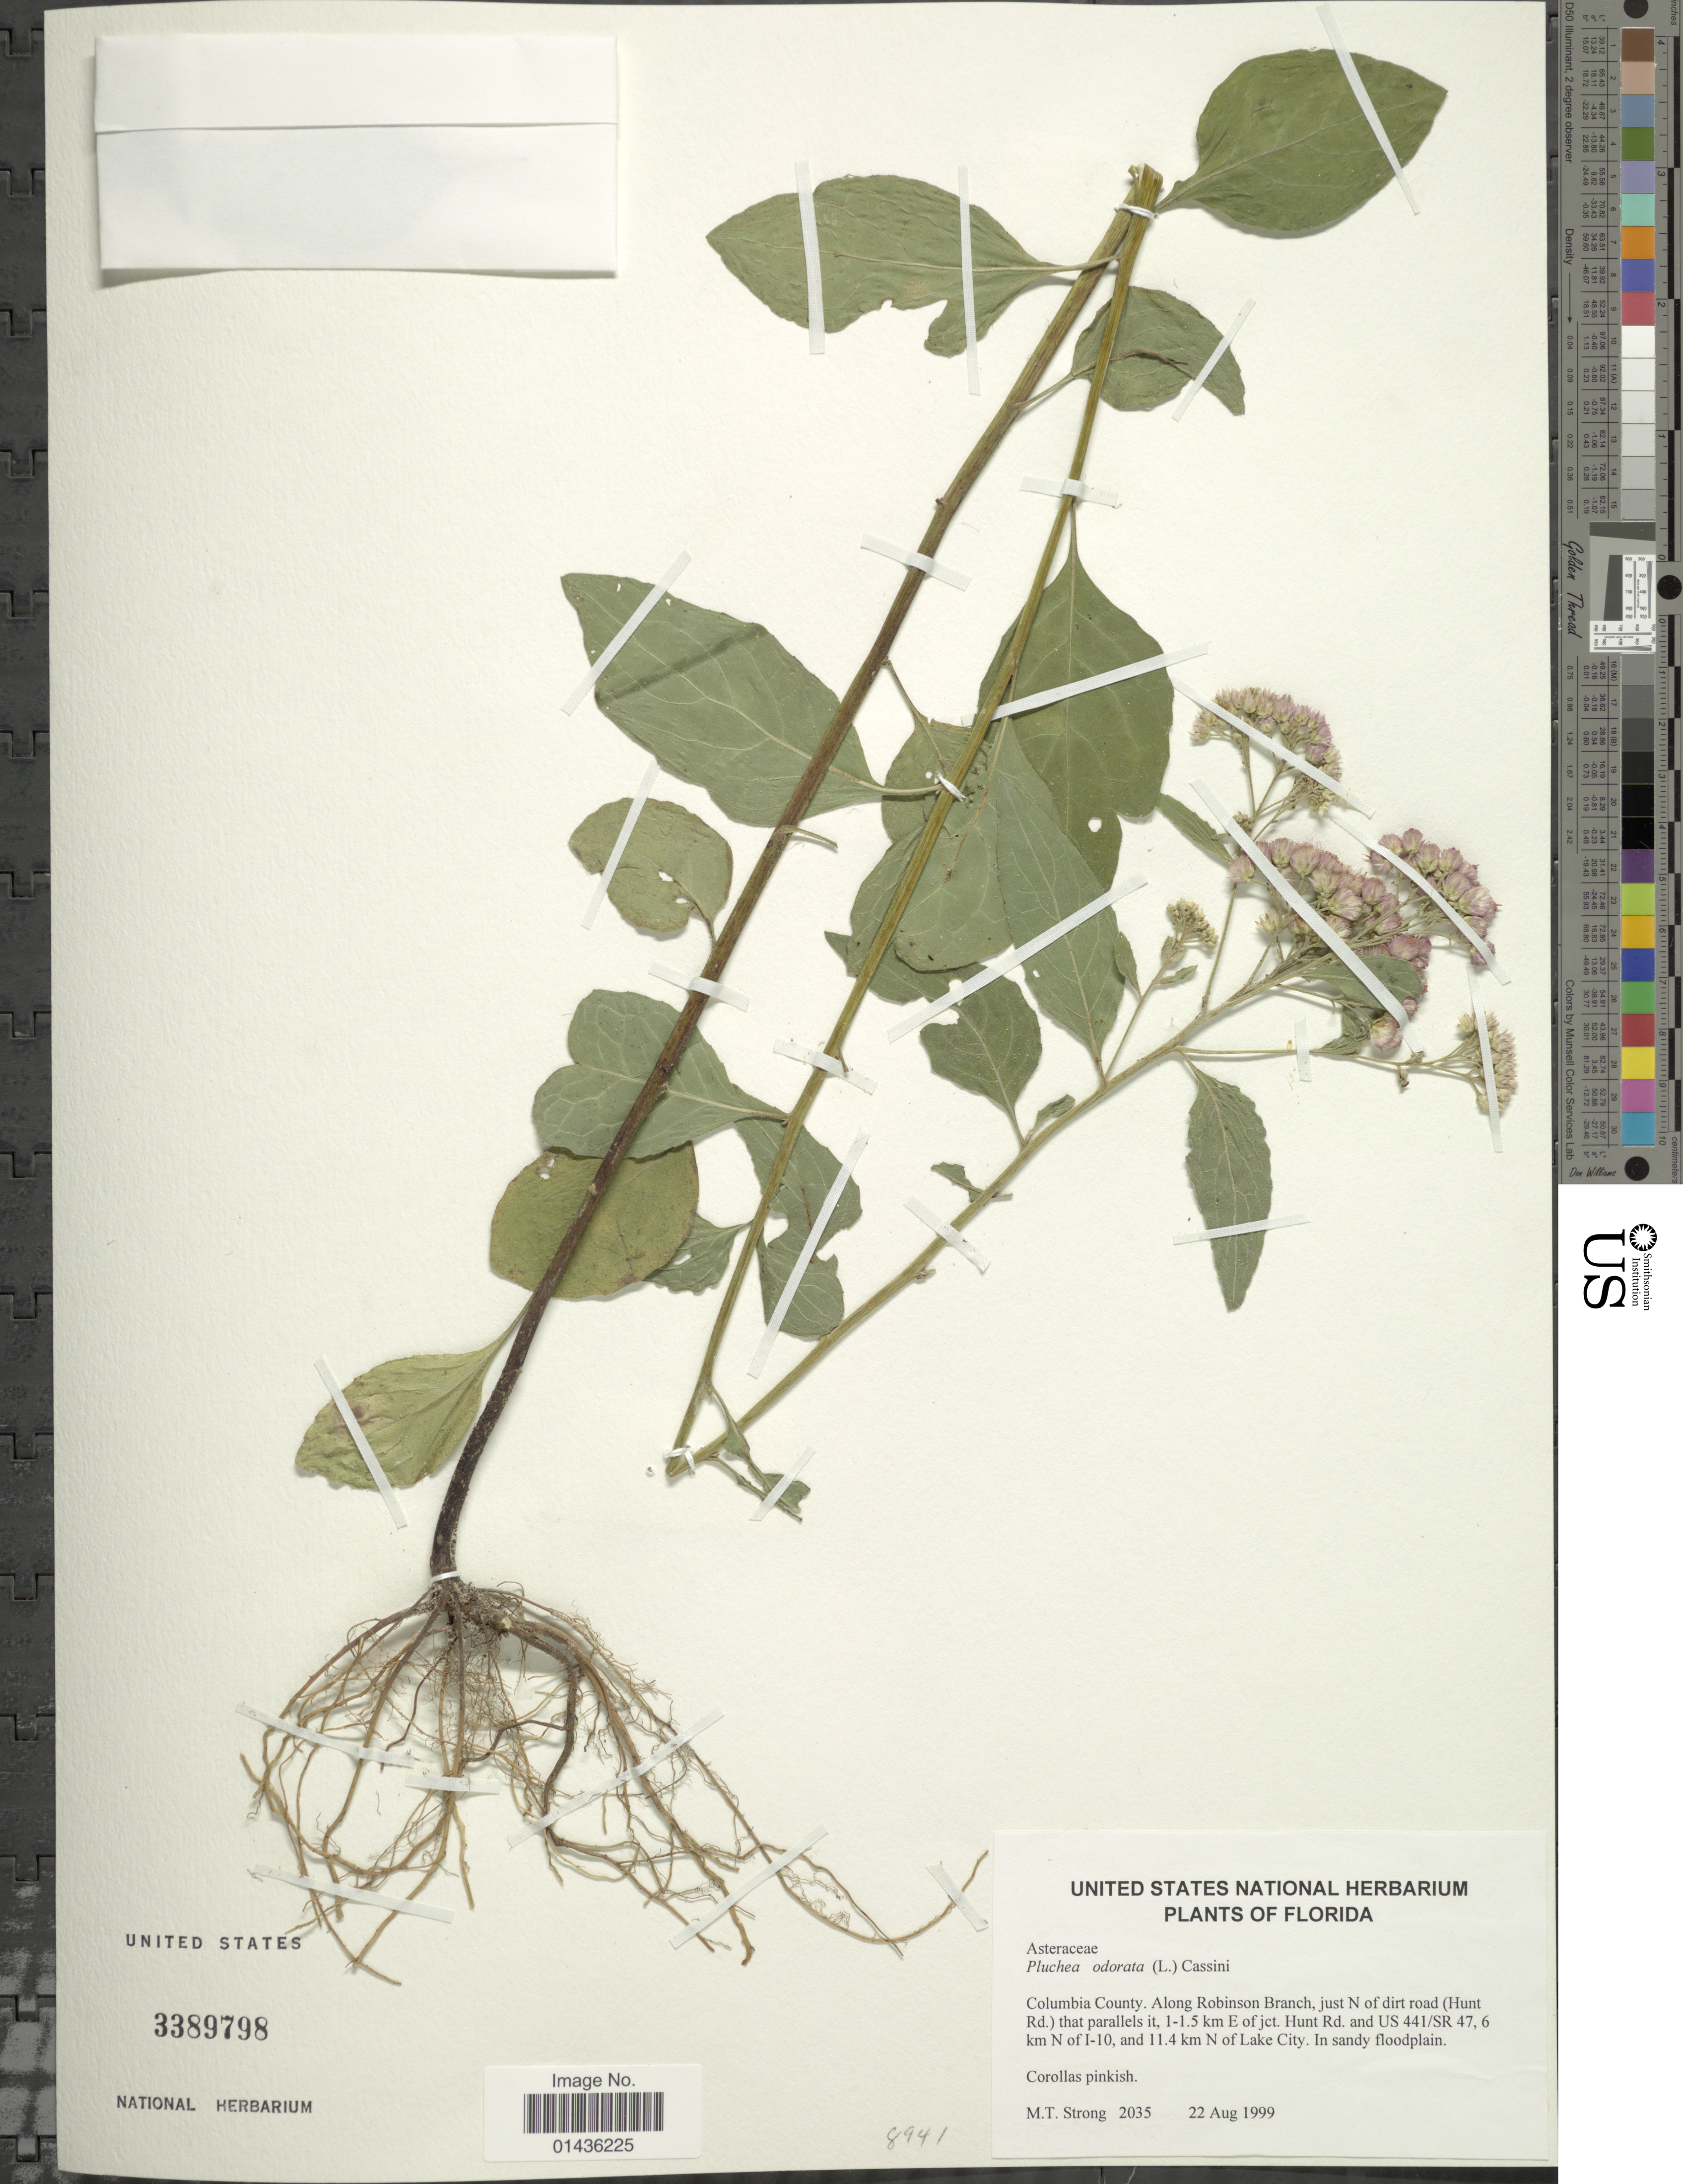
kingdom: Plantae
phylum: Tracheophyta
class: Magnoliopsida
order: Asterales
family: Asteraceae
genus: Pluchea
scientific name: Pluchea odorata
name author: (L.) Cass.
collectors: M. T. Strong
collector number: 2035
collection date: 1999-08-22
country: United States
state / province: Florida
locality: Columbia County, along Robinson Branch, just N of dirt road (Hunt Rd.) that parallels it, 1-1.5 km E of jct. Hunt Rd. and US 441/SR 47.6 km N of 1-10, and 11.4 km N of Lake City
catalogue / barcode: US 3389798